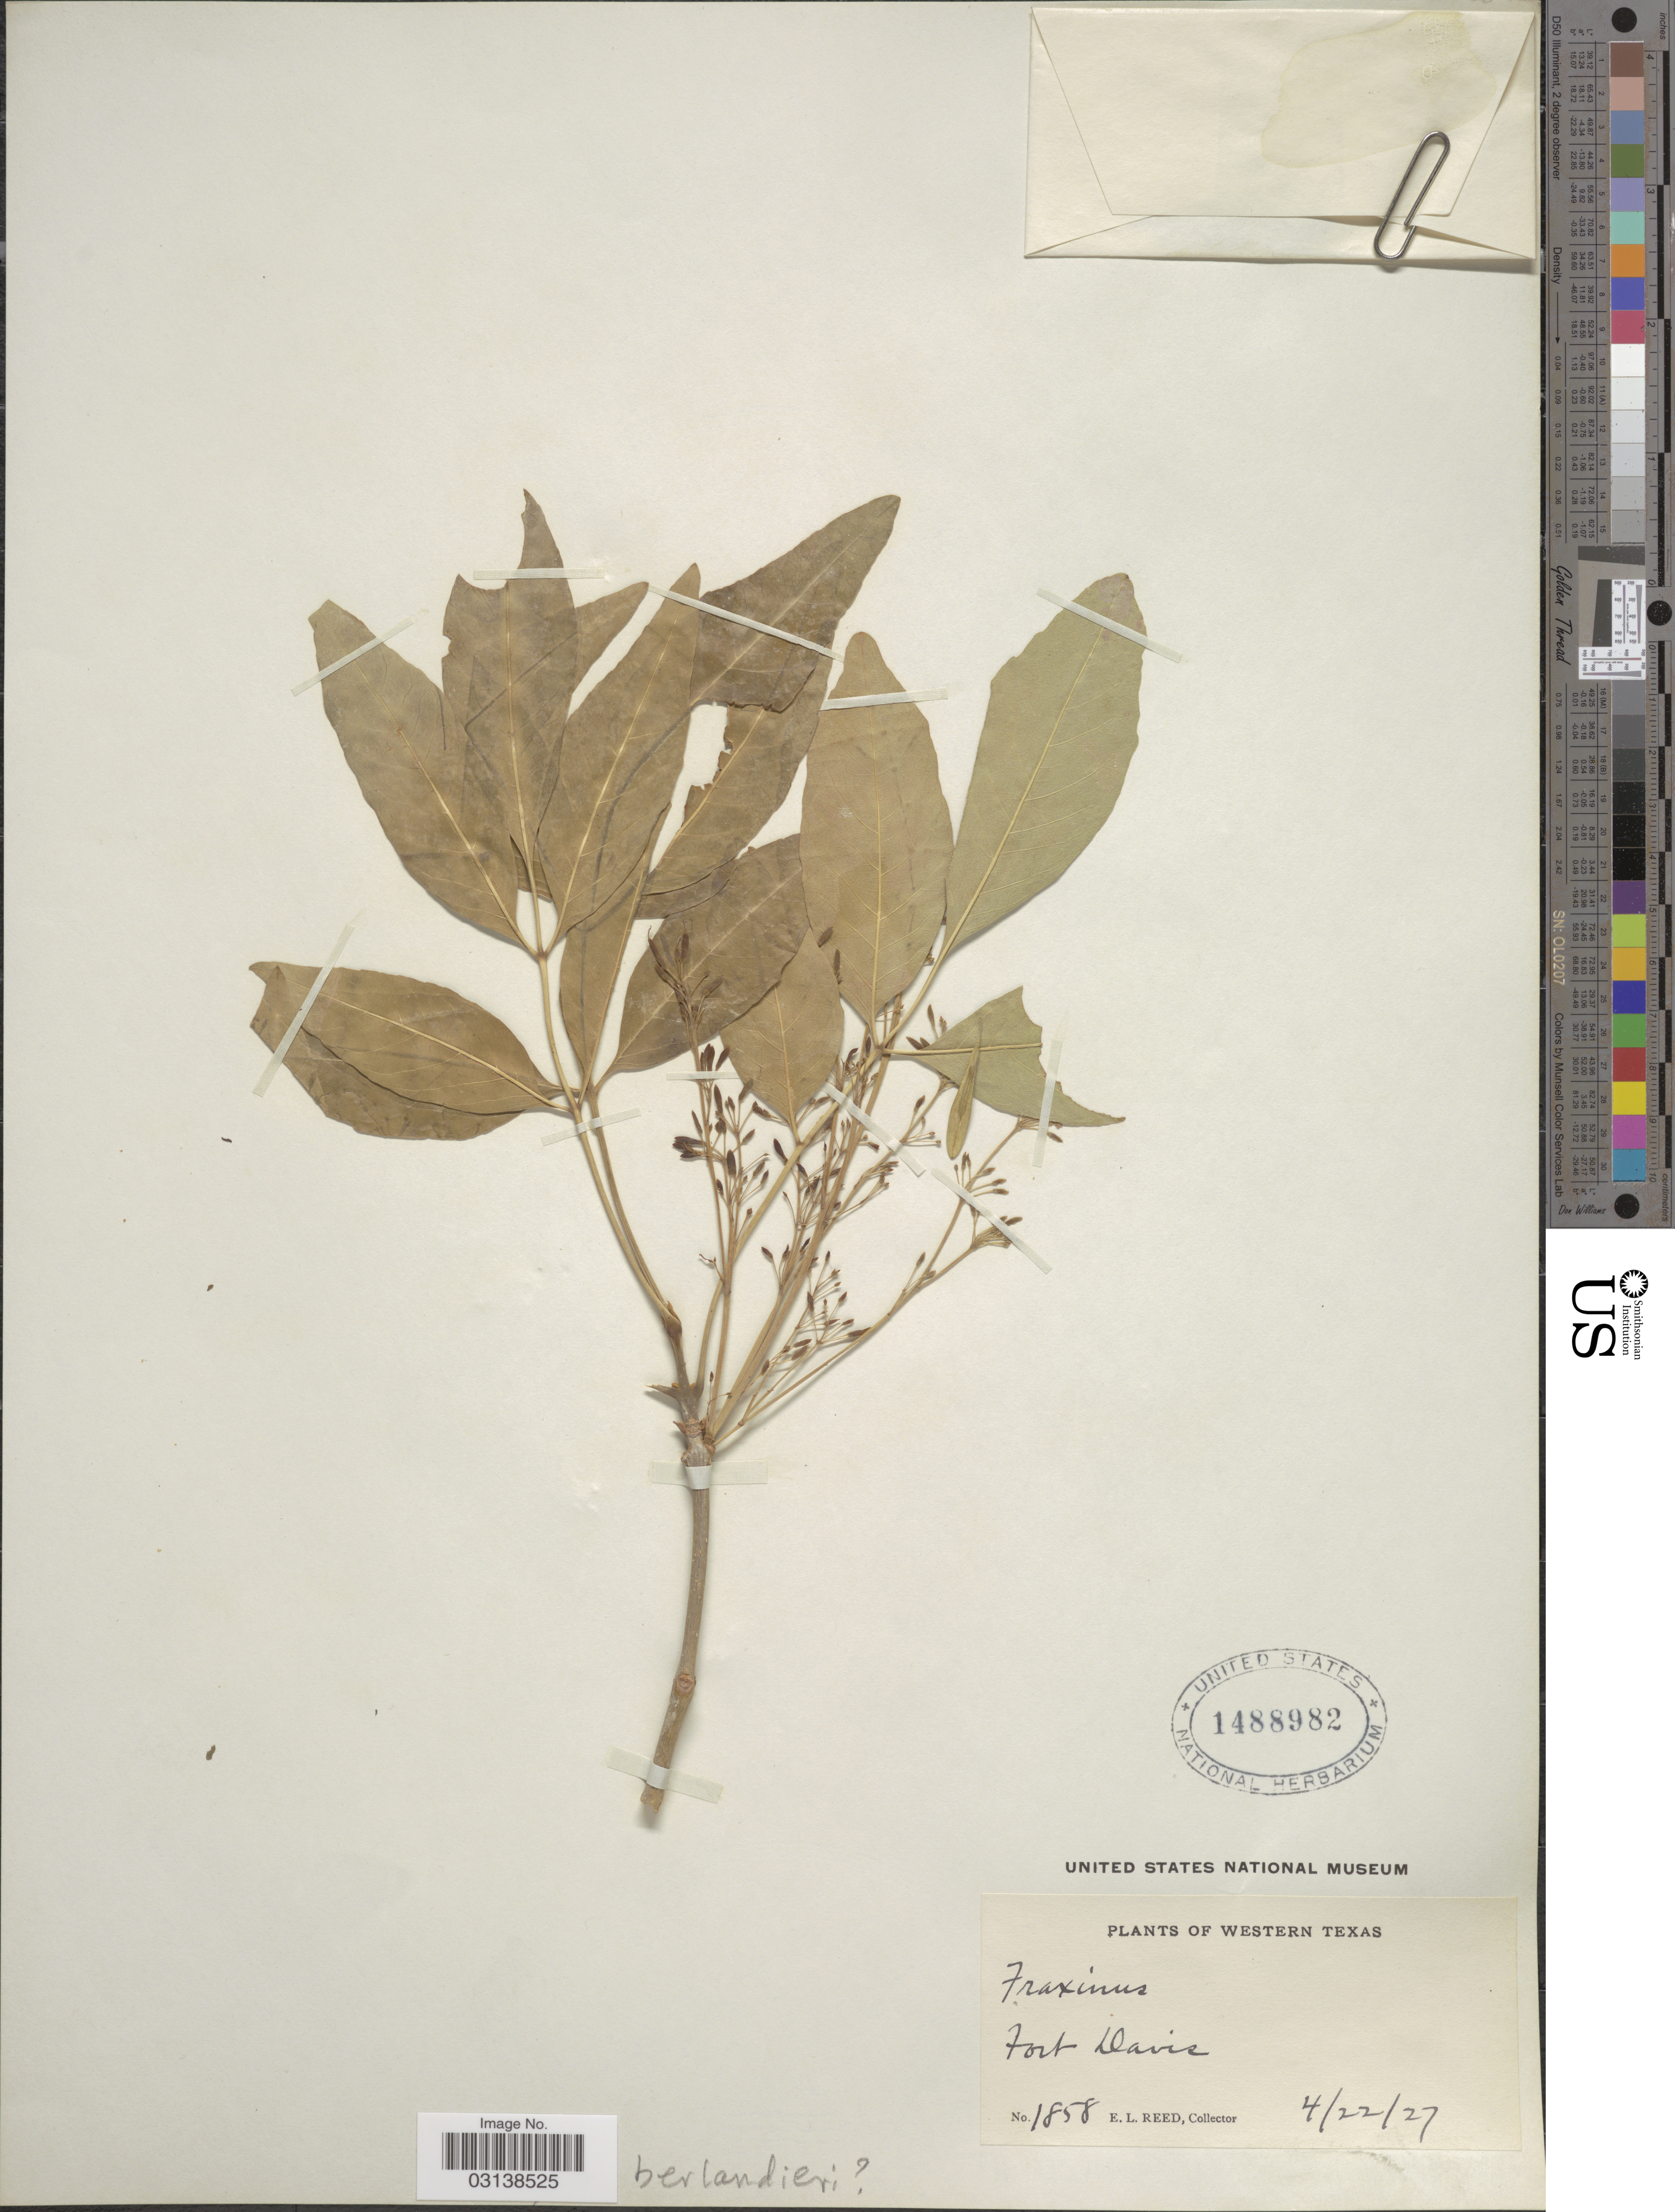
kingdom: Plantae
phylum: Tracheophyta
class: Magnoliopsida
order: Lamiales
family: Oleaceae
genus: Fraxinus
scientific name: Fraxinus berlandieriana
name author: A. DC.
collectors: E. Reed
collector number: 1858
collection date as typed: Transcribed d/m/y: 22/4/27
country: United States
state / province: Texas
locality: Western Texas, Fort Davis.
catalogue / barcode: US 1488982